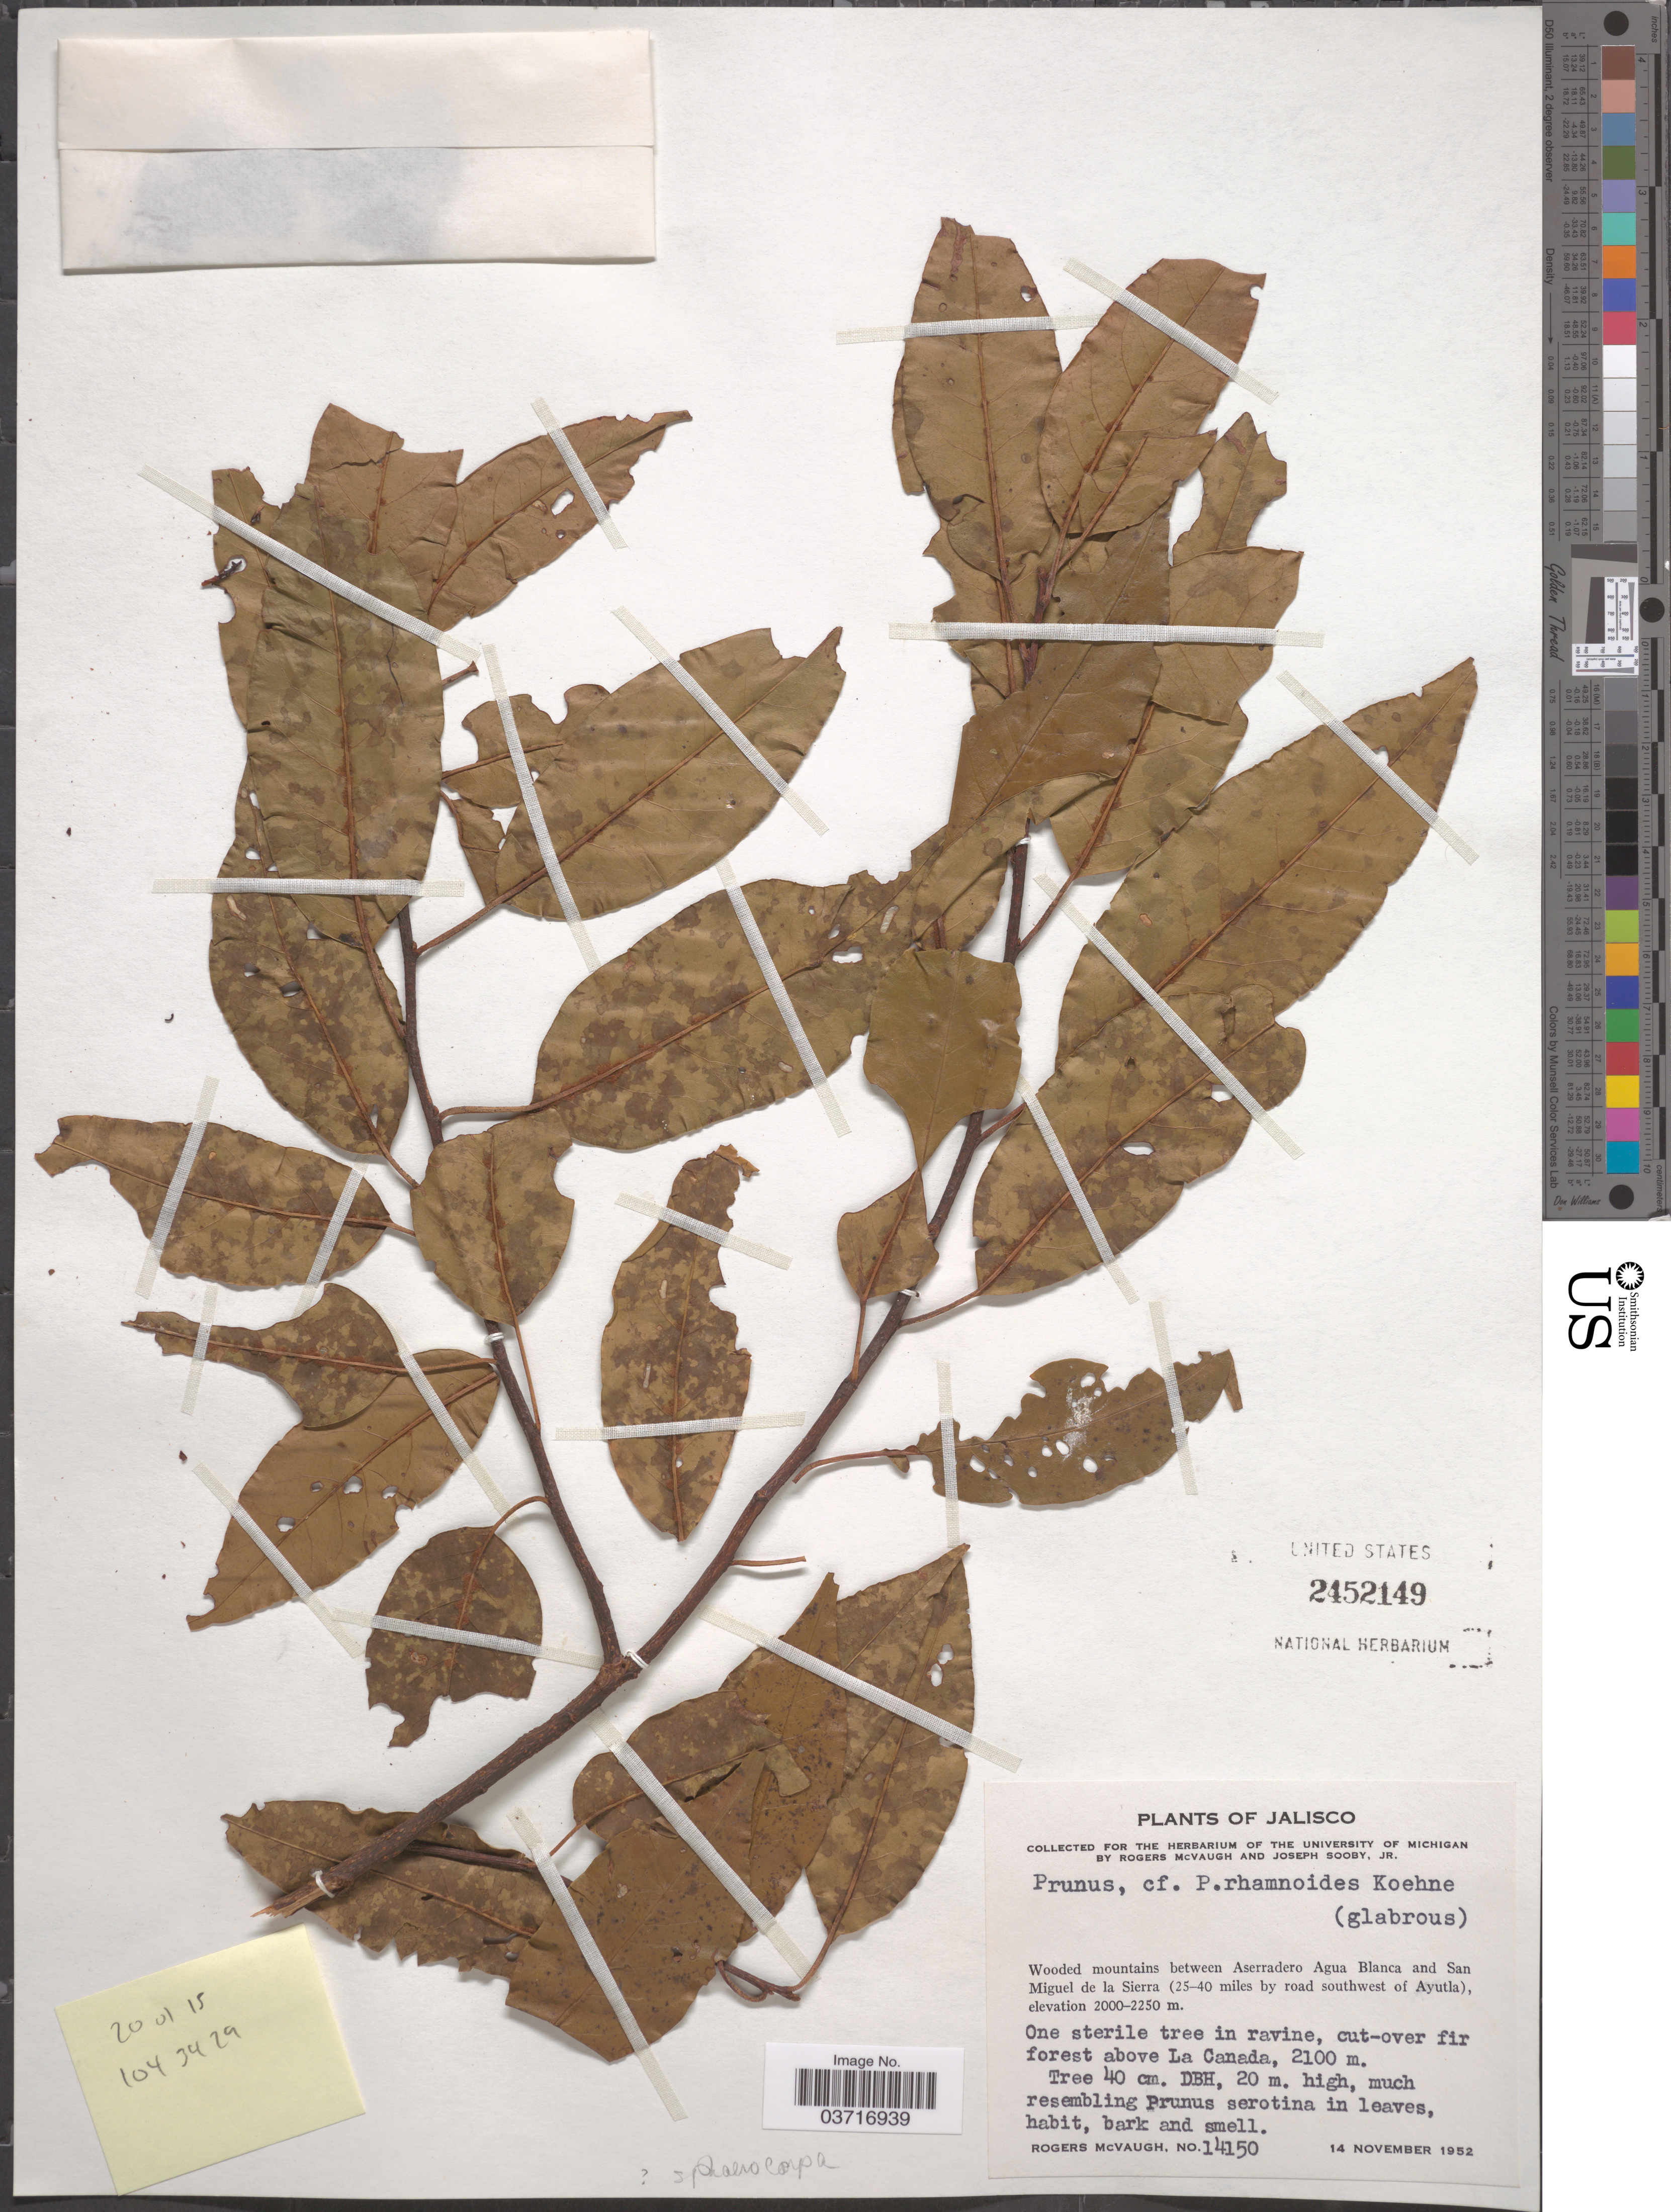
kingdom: Plantae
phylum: Tracheophyta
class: Magnoliopsida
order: Rosales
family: Rosaceae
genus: Prunus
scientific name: Prunus rhamnoides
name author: Koehne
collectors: R. McVaugh & J. Sooby Jr.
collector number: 14150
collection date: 1952-11-14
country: Mexico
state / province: Jalisco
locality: Between Aserradero Agua Blanca and San Miguel de la Sierra (25-40 miles by road southwest of Ayutla). Above La Canada.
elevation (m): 2100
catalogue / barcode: US 2452149